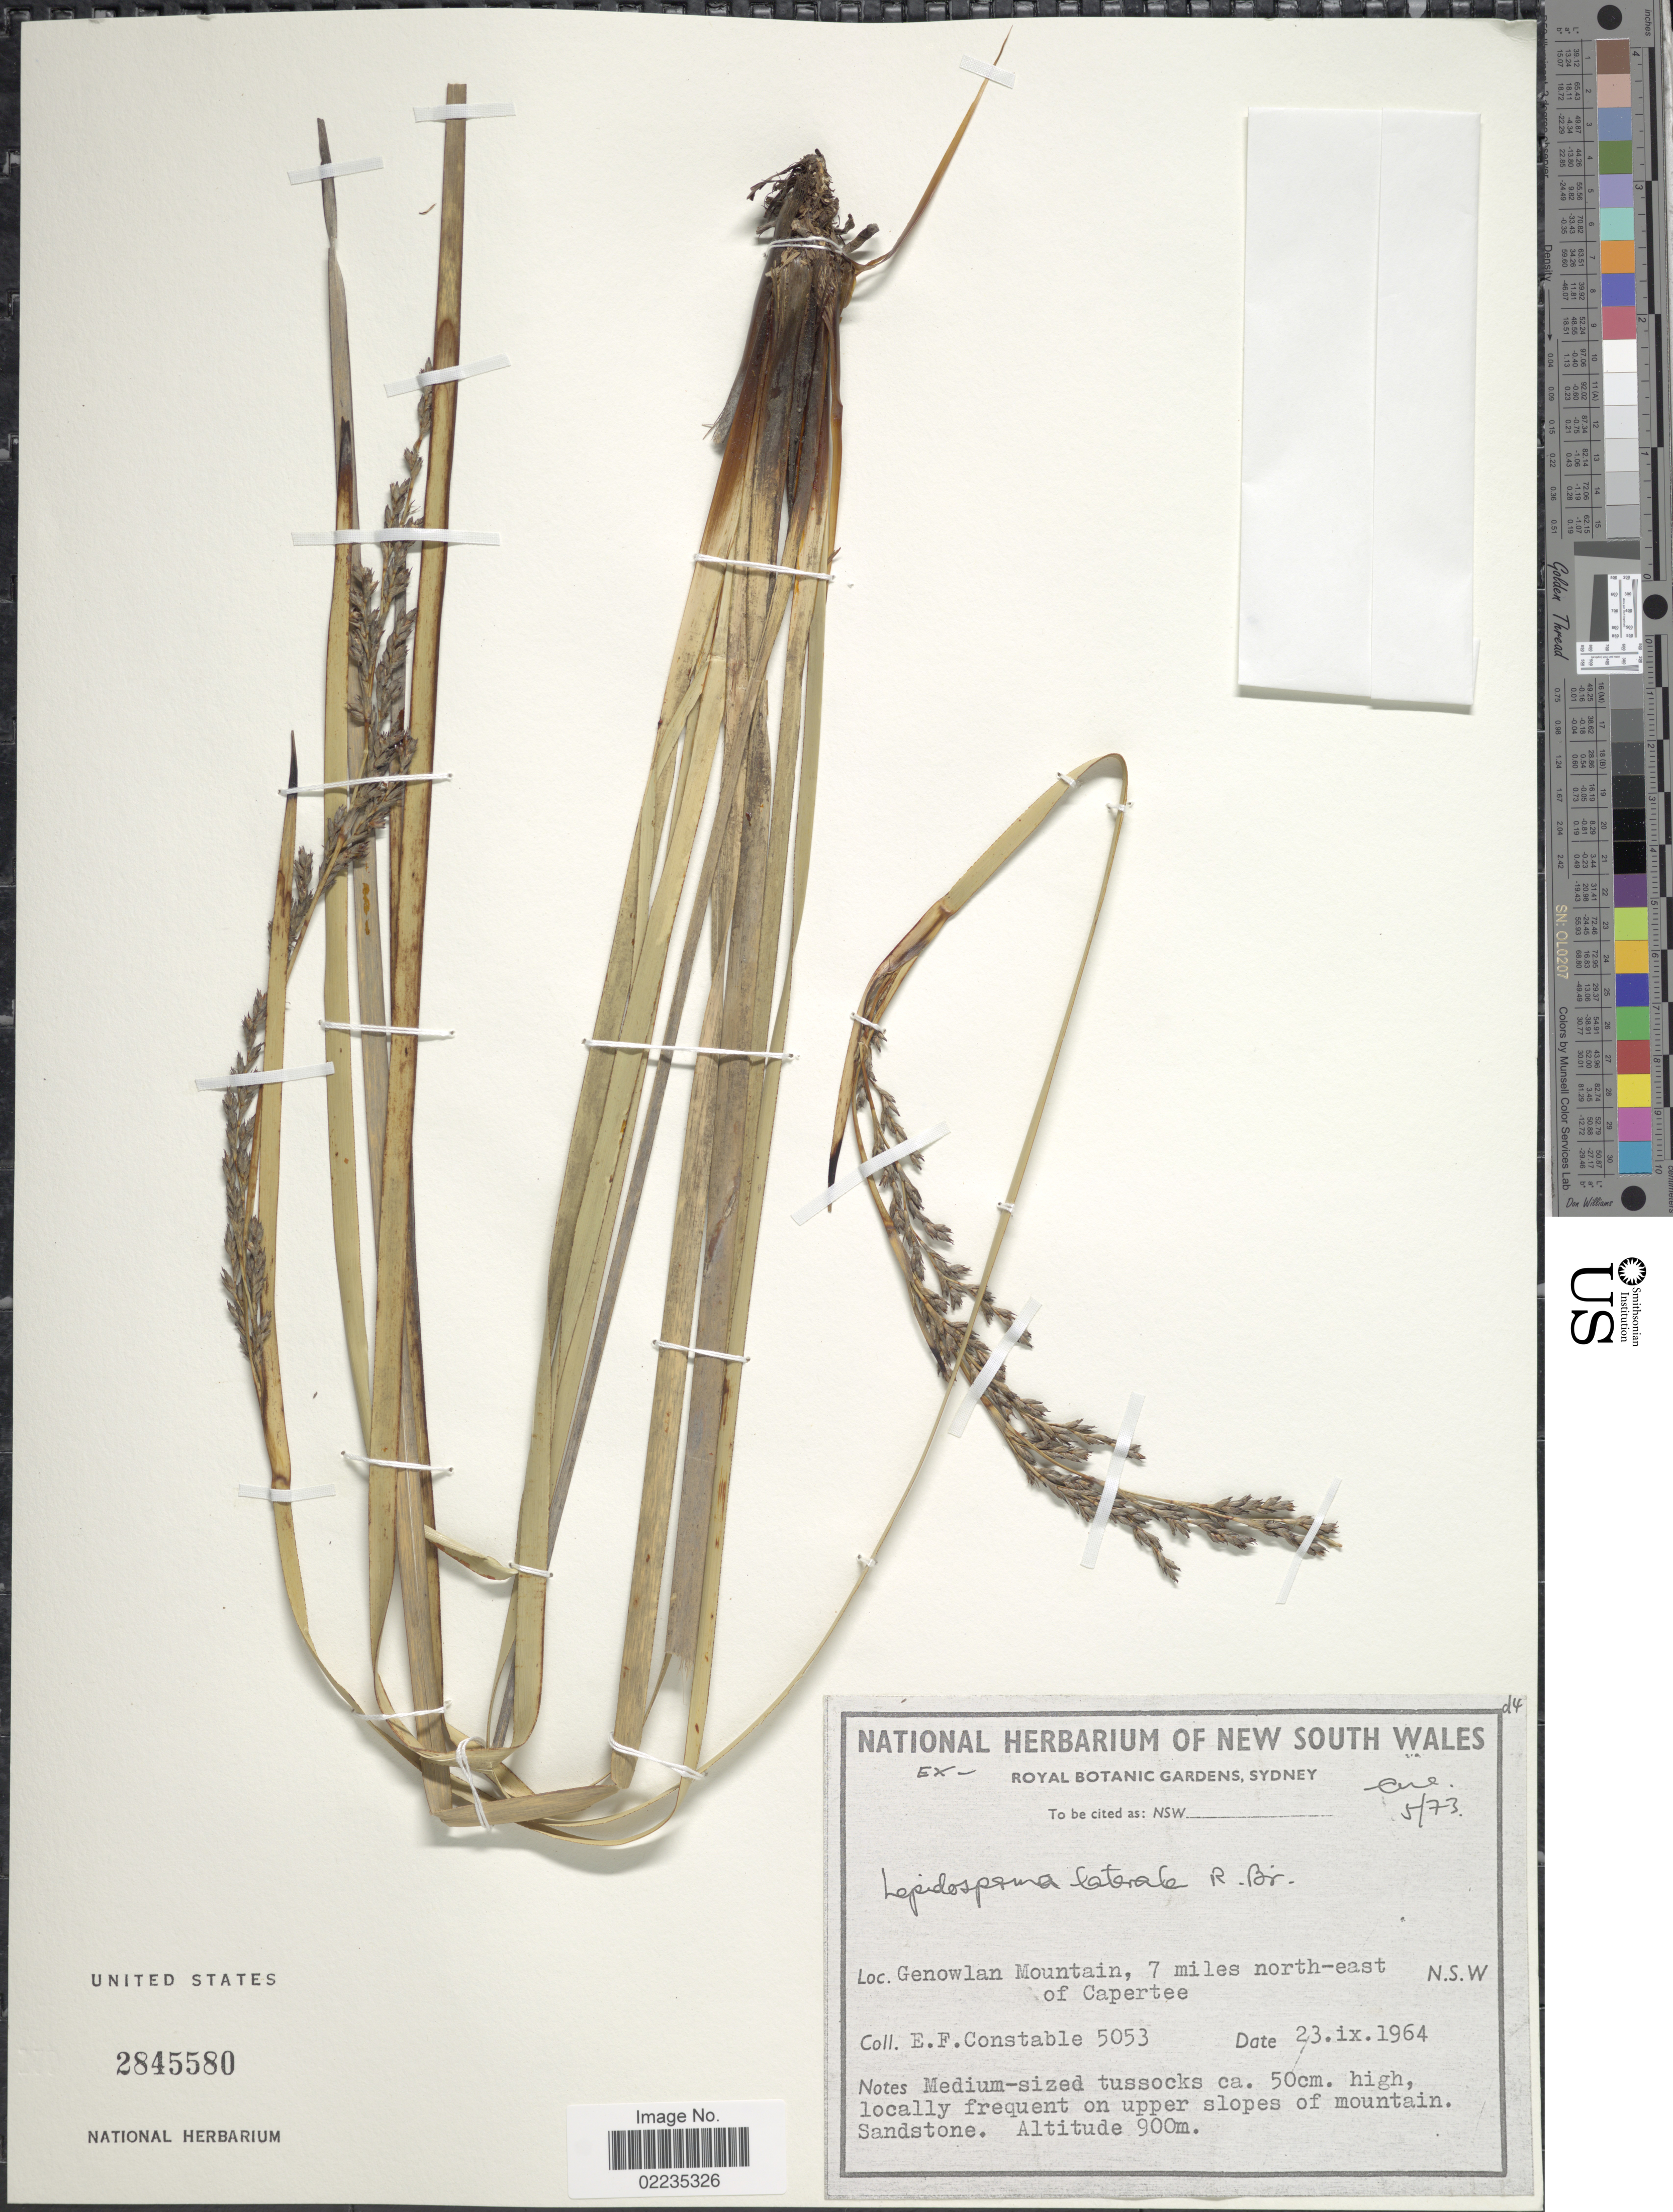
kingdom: Plantae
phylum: Tracheophyta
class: Liliopsida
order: Poales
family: Cyperaceae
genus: Lepidosperma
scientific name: Lepidosperma laterale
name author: R. Br.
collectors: E. F. Constable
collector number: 5053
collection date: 1964-09-23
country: Australia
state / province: New South Wales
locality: Genowlan Mountain, 7 miles north-east of Capertee, N.S.W.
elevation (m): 900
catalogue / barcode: US 2845580